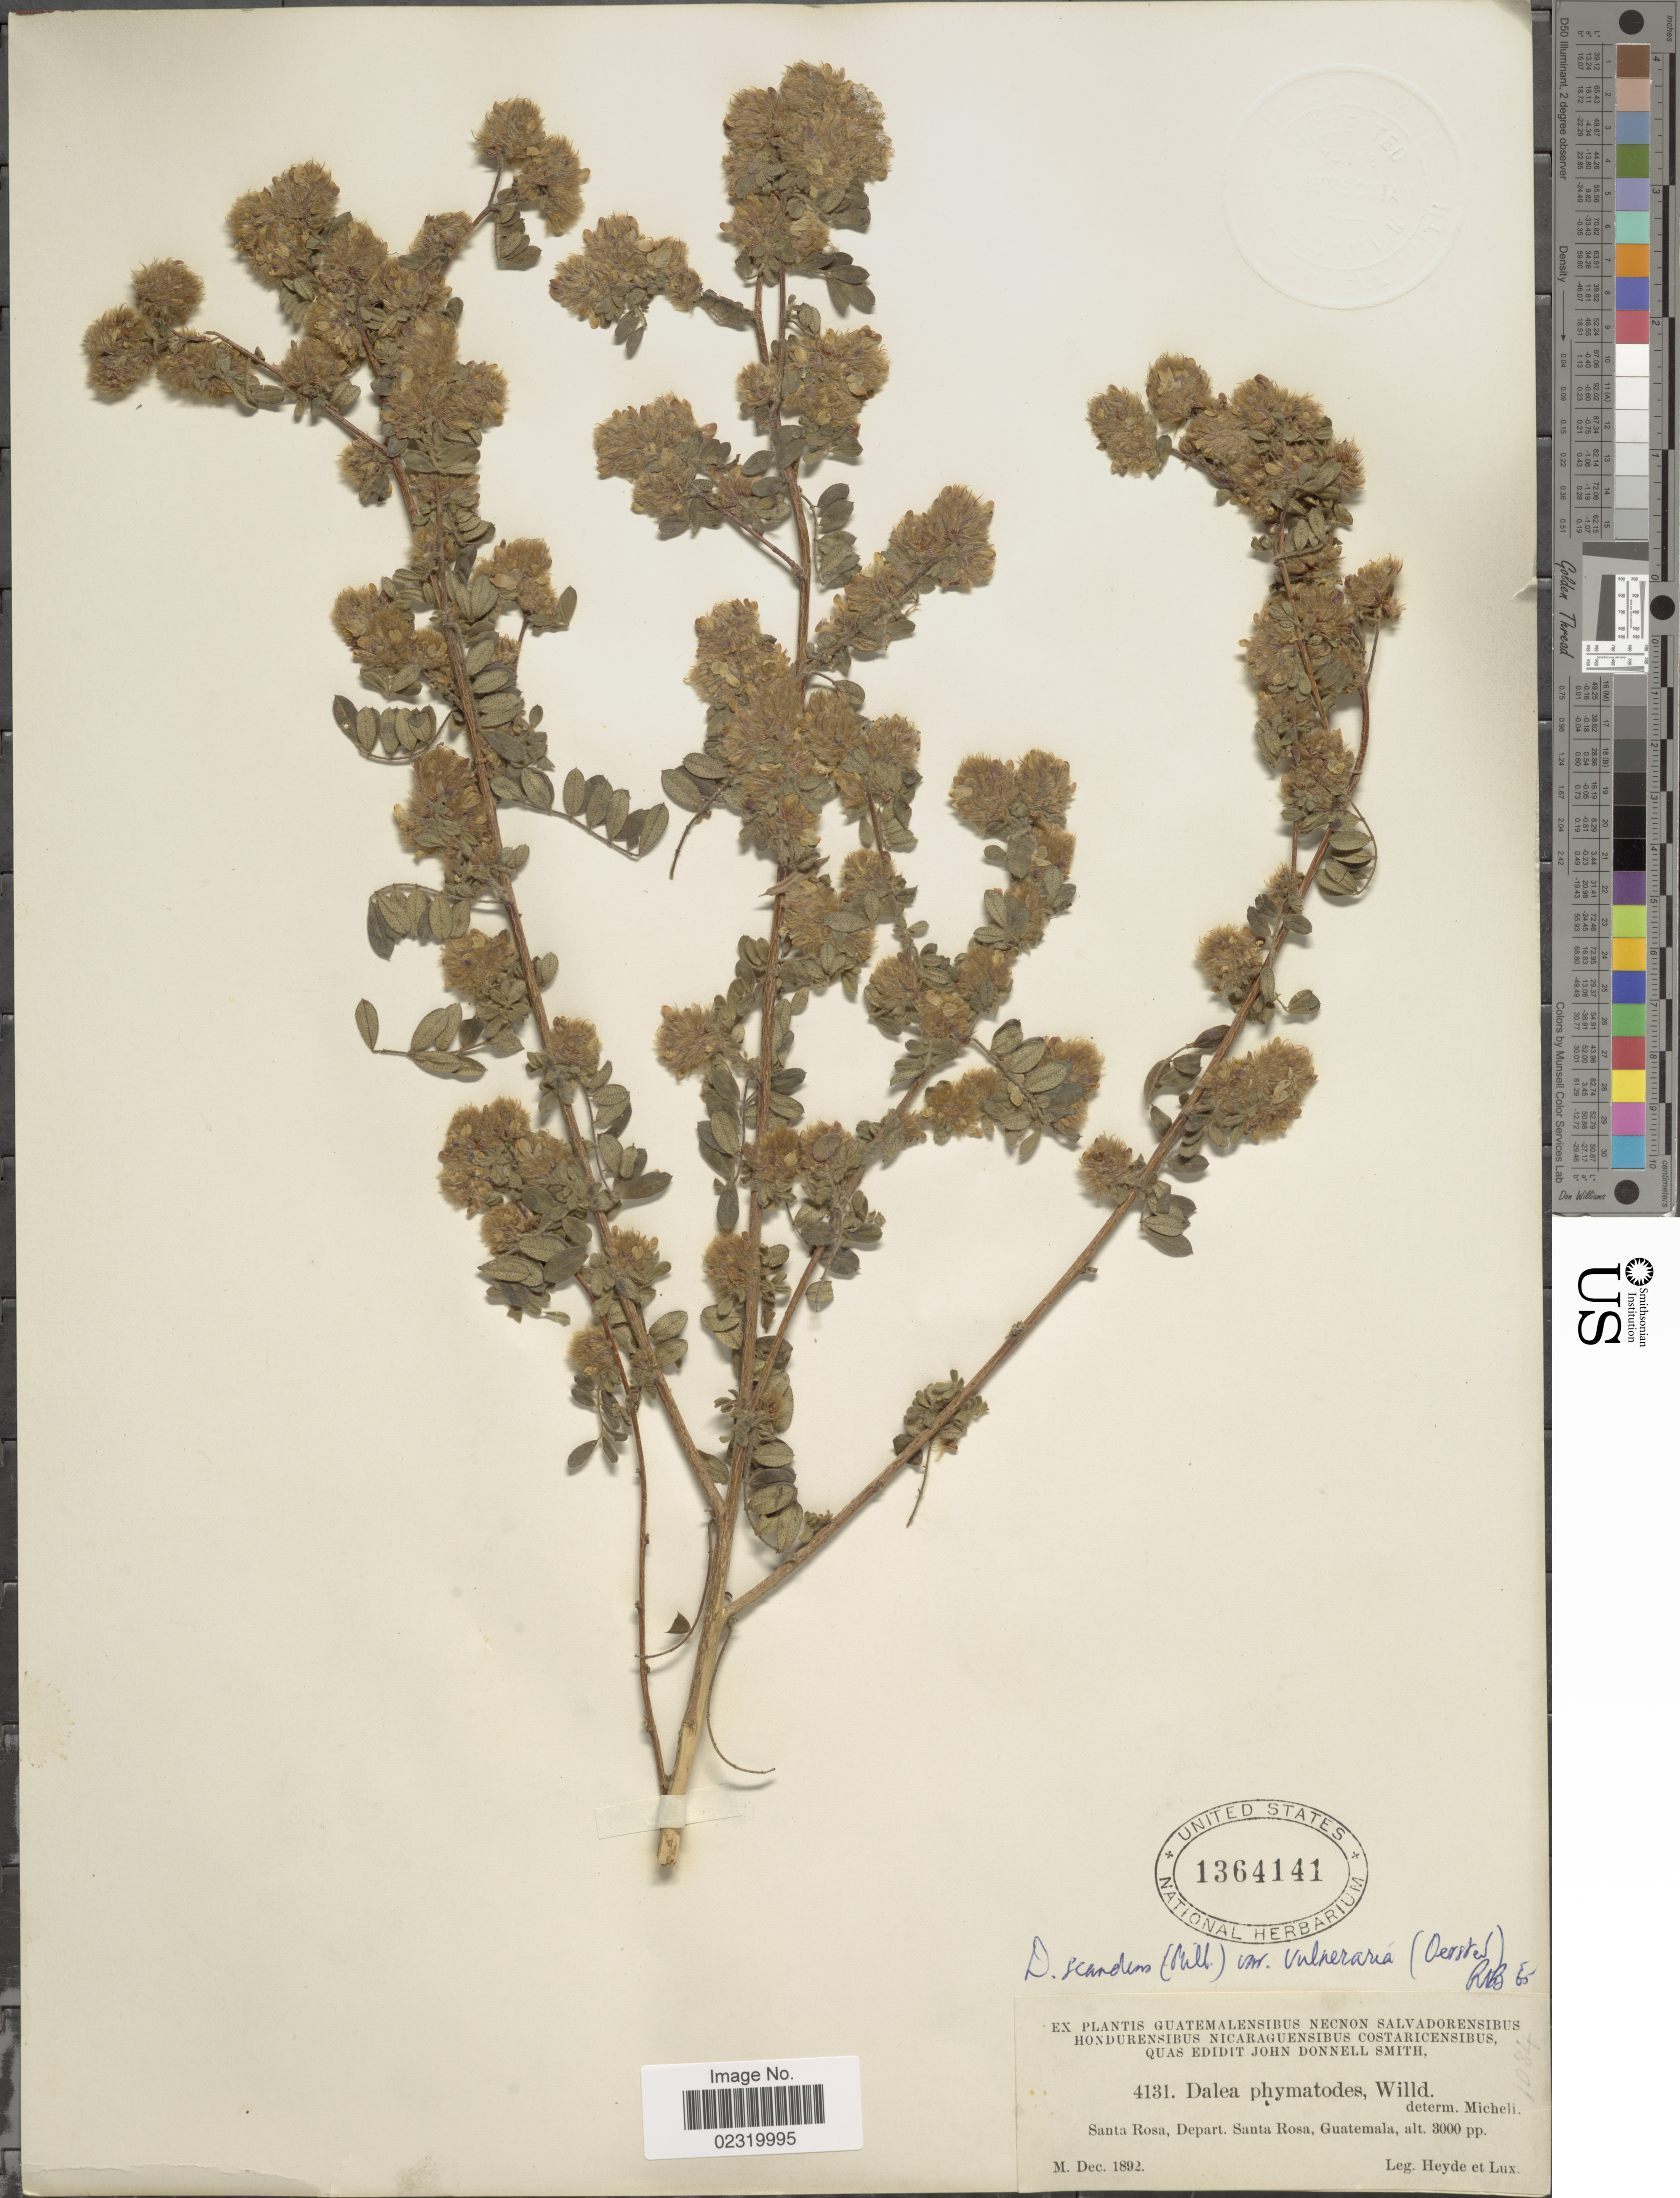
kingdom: Plantae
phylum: Tracheophyta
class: Magnoliopsida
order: Fabales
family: Fabaceae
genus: Dalea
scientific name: Dalea scandens var. vulneraria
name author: (Oerst.) Barneby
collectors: Heyde & Lux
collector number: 4131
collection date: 1892-12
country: Guatemala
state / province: Santa Rosa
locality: Santa Rosa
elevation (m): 914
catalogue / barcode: US 1364141